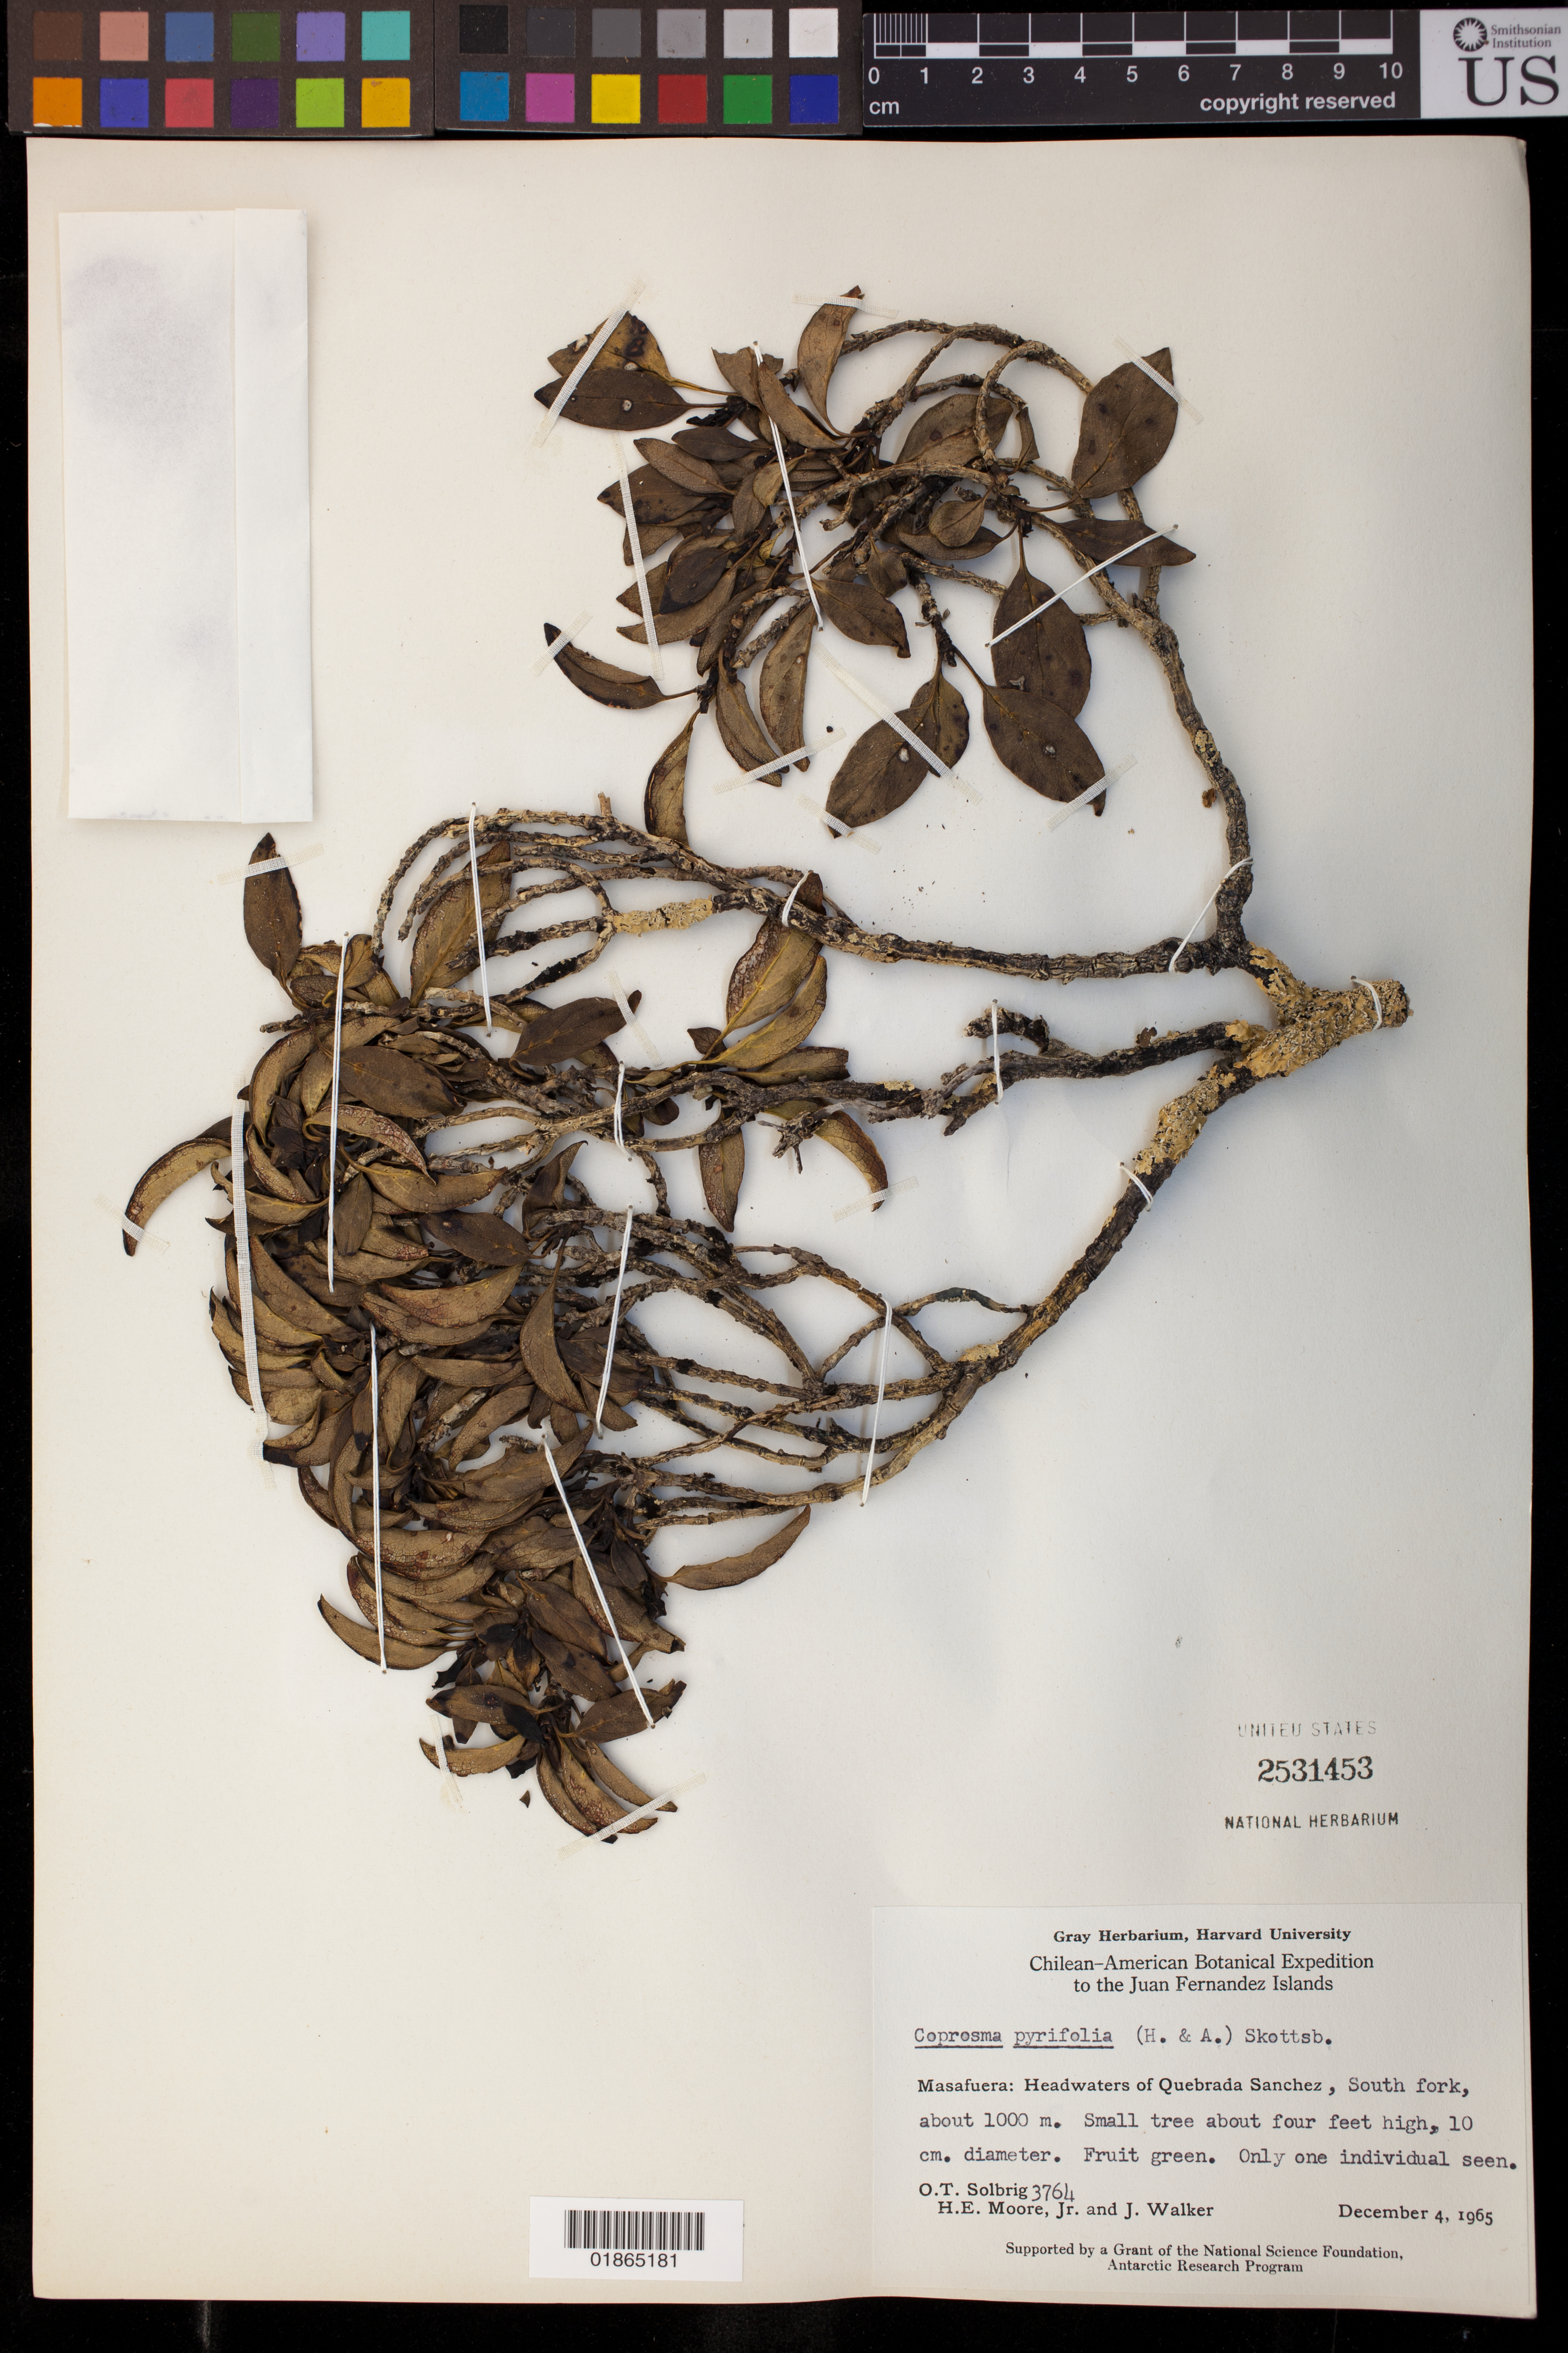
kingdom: Plantae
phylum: Tracheophyta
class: Magnoliopsida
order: Gentianales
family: Rubiaceae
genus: Coprosma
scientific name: Coprosma pyrifolia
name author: (Hook. & Arn.) Skottsb.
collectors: O. T. Solbrig, H. Moore & J. Walker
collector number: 3764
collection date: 1965-12-04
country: Chile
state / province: Valparaíso (V)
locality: Masafuera: headwaters of Quebrada Sanchez, South Fork. Juan Fernandez Islands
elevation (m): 1000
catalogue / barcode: US 2531453